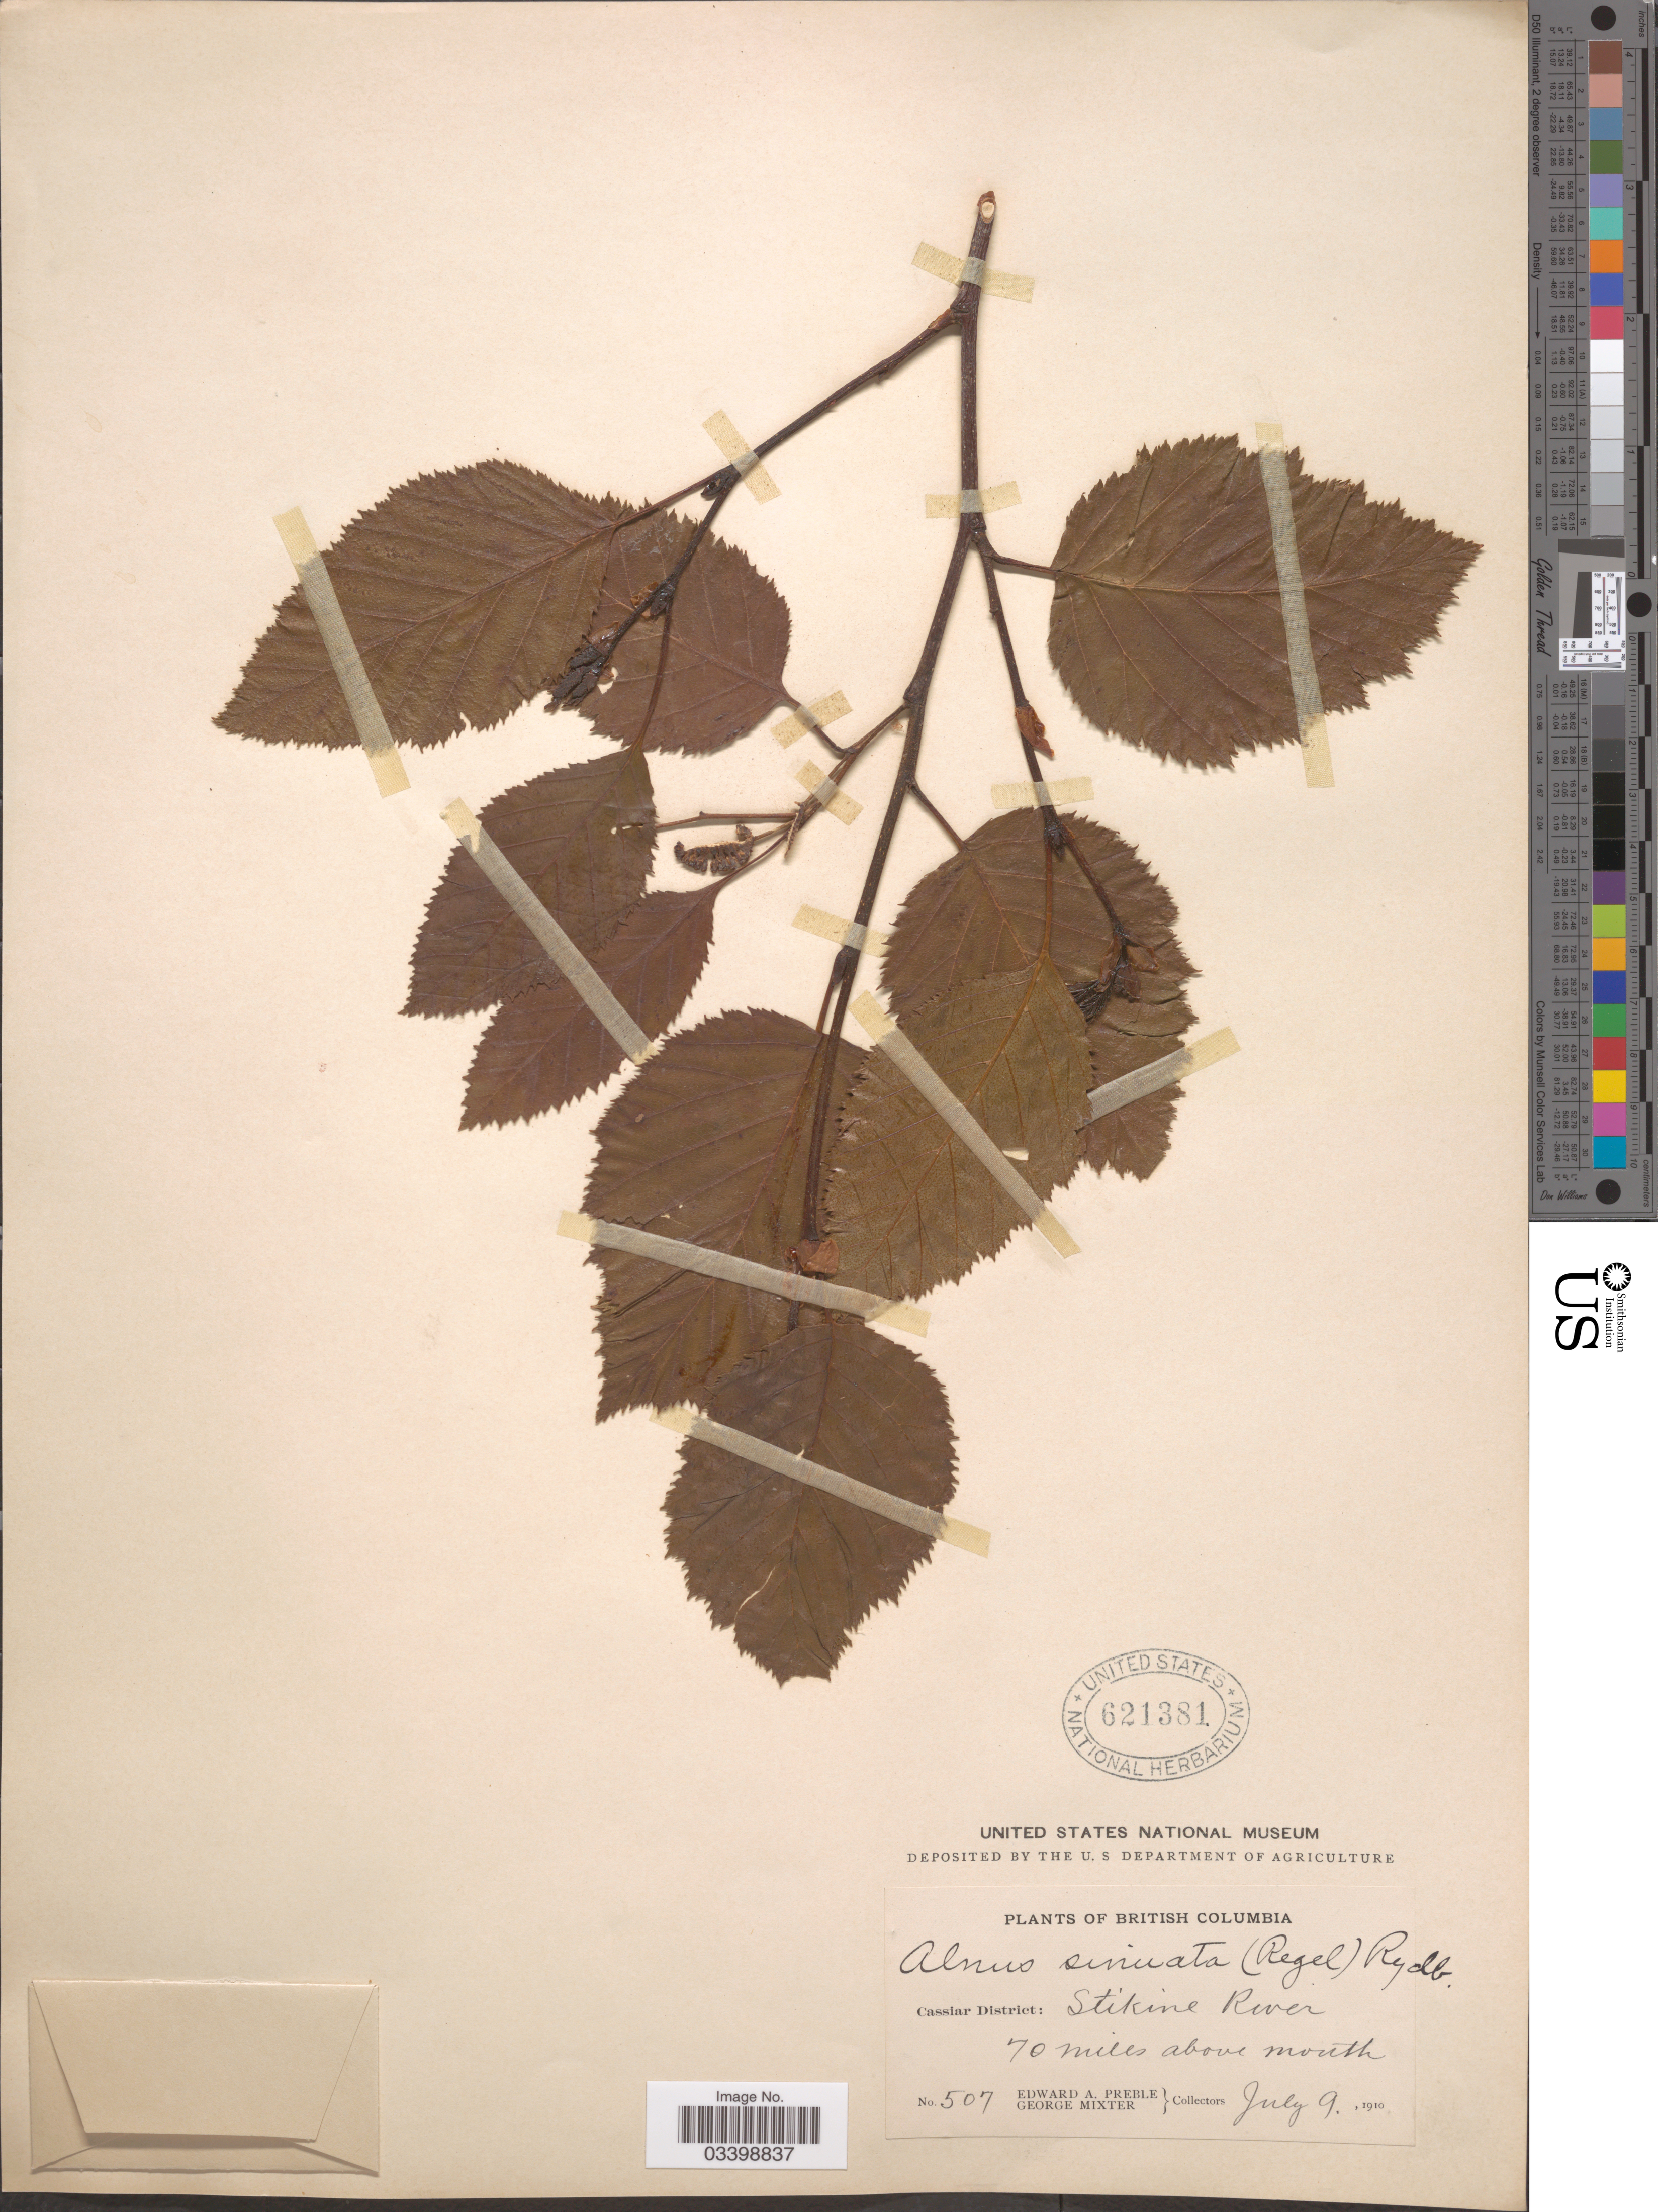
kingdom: Plantae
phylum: Tracheophyta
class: Magnoliopsida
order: Fagales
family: Betulaceae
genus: Alnus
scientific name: Alnus viridis subsp. sinuata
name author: Regel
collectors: E. Preble & G. Mixter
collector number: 507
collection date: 1910-07-09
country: Canada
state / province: British Columbia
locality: Cassiar District: Stikine River, 70 miles above mouth.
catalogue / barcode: US 621381